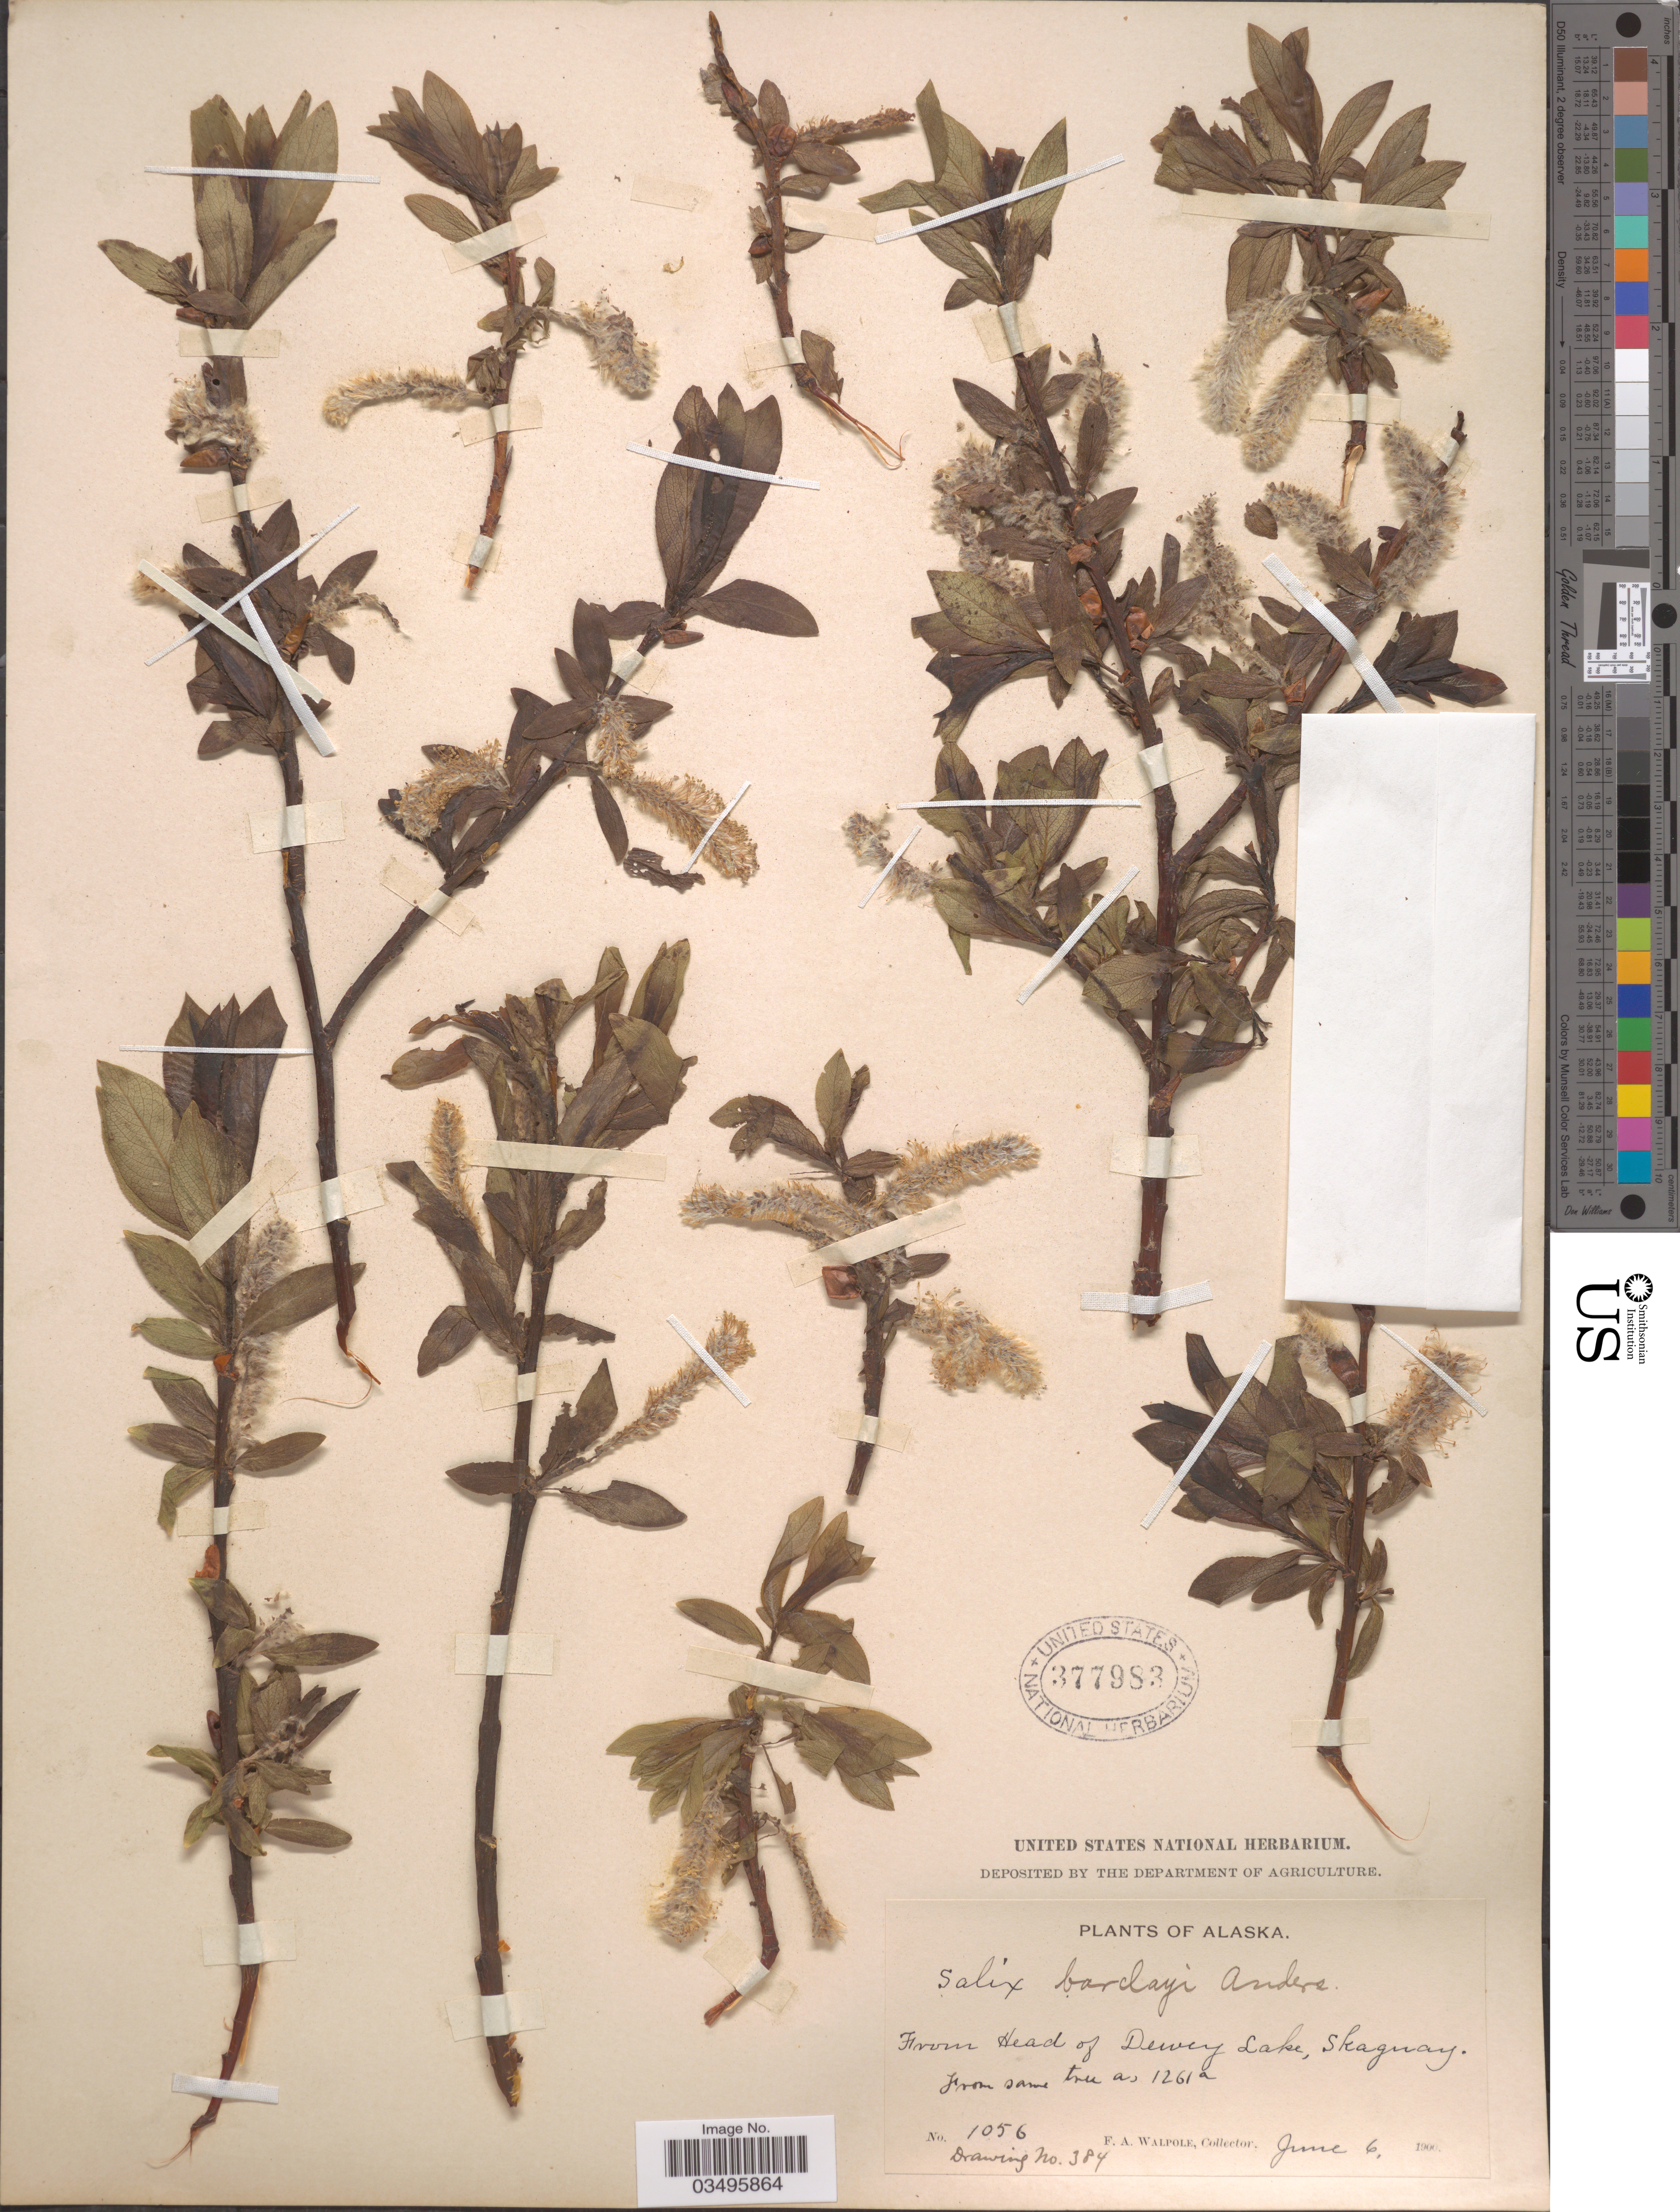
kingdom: Plantae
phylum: Tracheophyta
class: Magnoliopsida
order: Malpighiales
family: Salicaceae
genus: Salix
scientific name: Salix barclayi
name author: Andersson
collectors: F. Walpole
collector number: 1056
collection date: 1900-06-06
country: United States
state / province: Alaska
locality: From Head of Dewey Lake, Skagway.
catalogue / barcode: US 377983